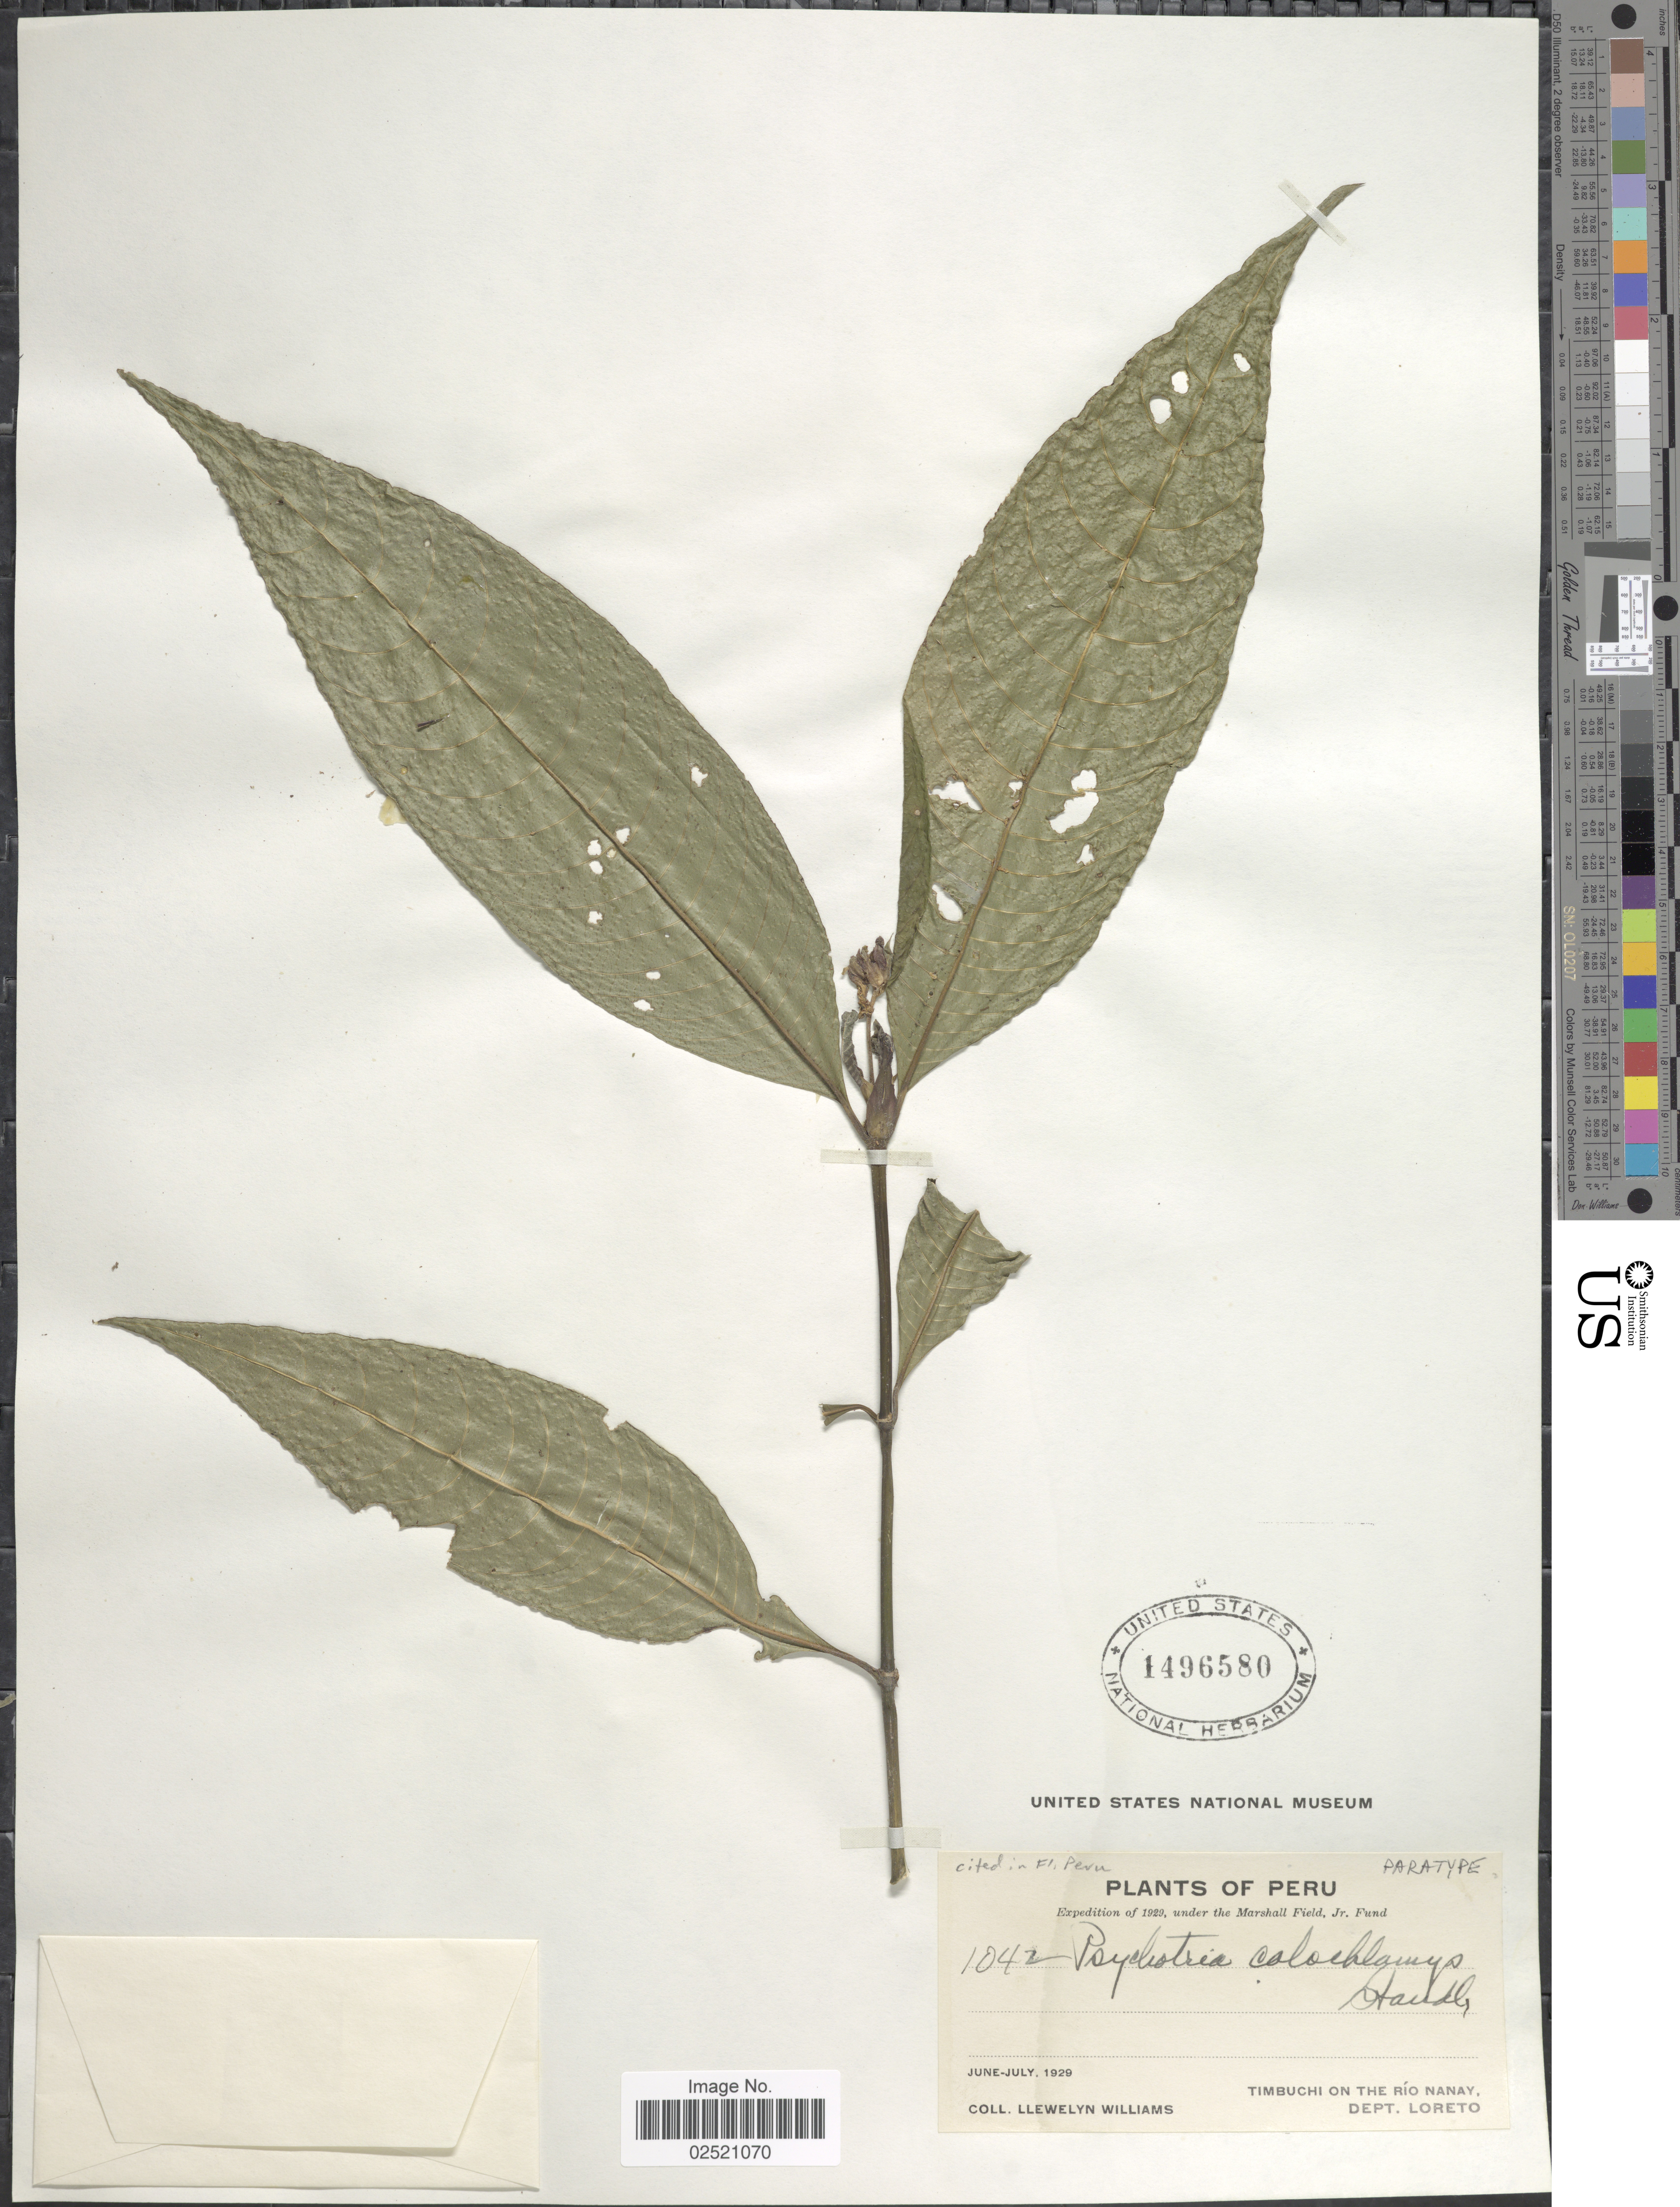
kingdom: Plantae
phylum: Tracheophyta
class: Magnoliopsida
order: Gentianales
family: Rubiaceae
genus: Psychotria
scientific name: Psychotria calochlamys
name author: Standl.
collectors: Ll. Williams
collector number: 1042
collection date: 1929-06/1929-07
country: Peru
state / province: Loreto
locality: Timbuchi on the Rio Nanay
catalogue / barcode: US 1496580